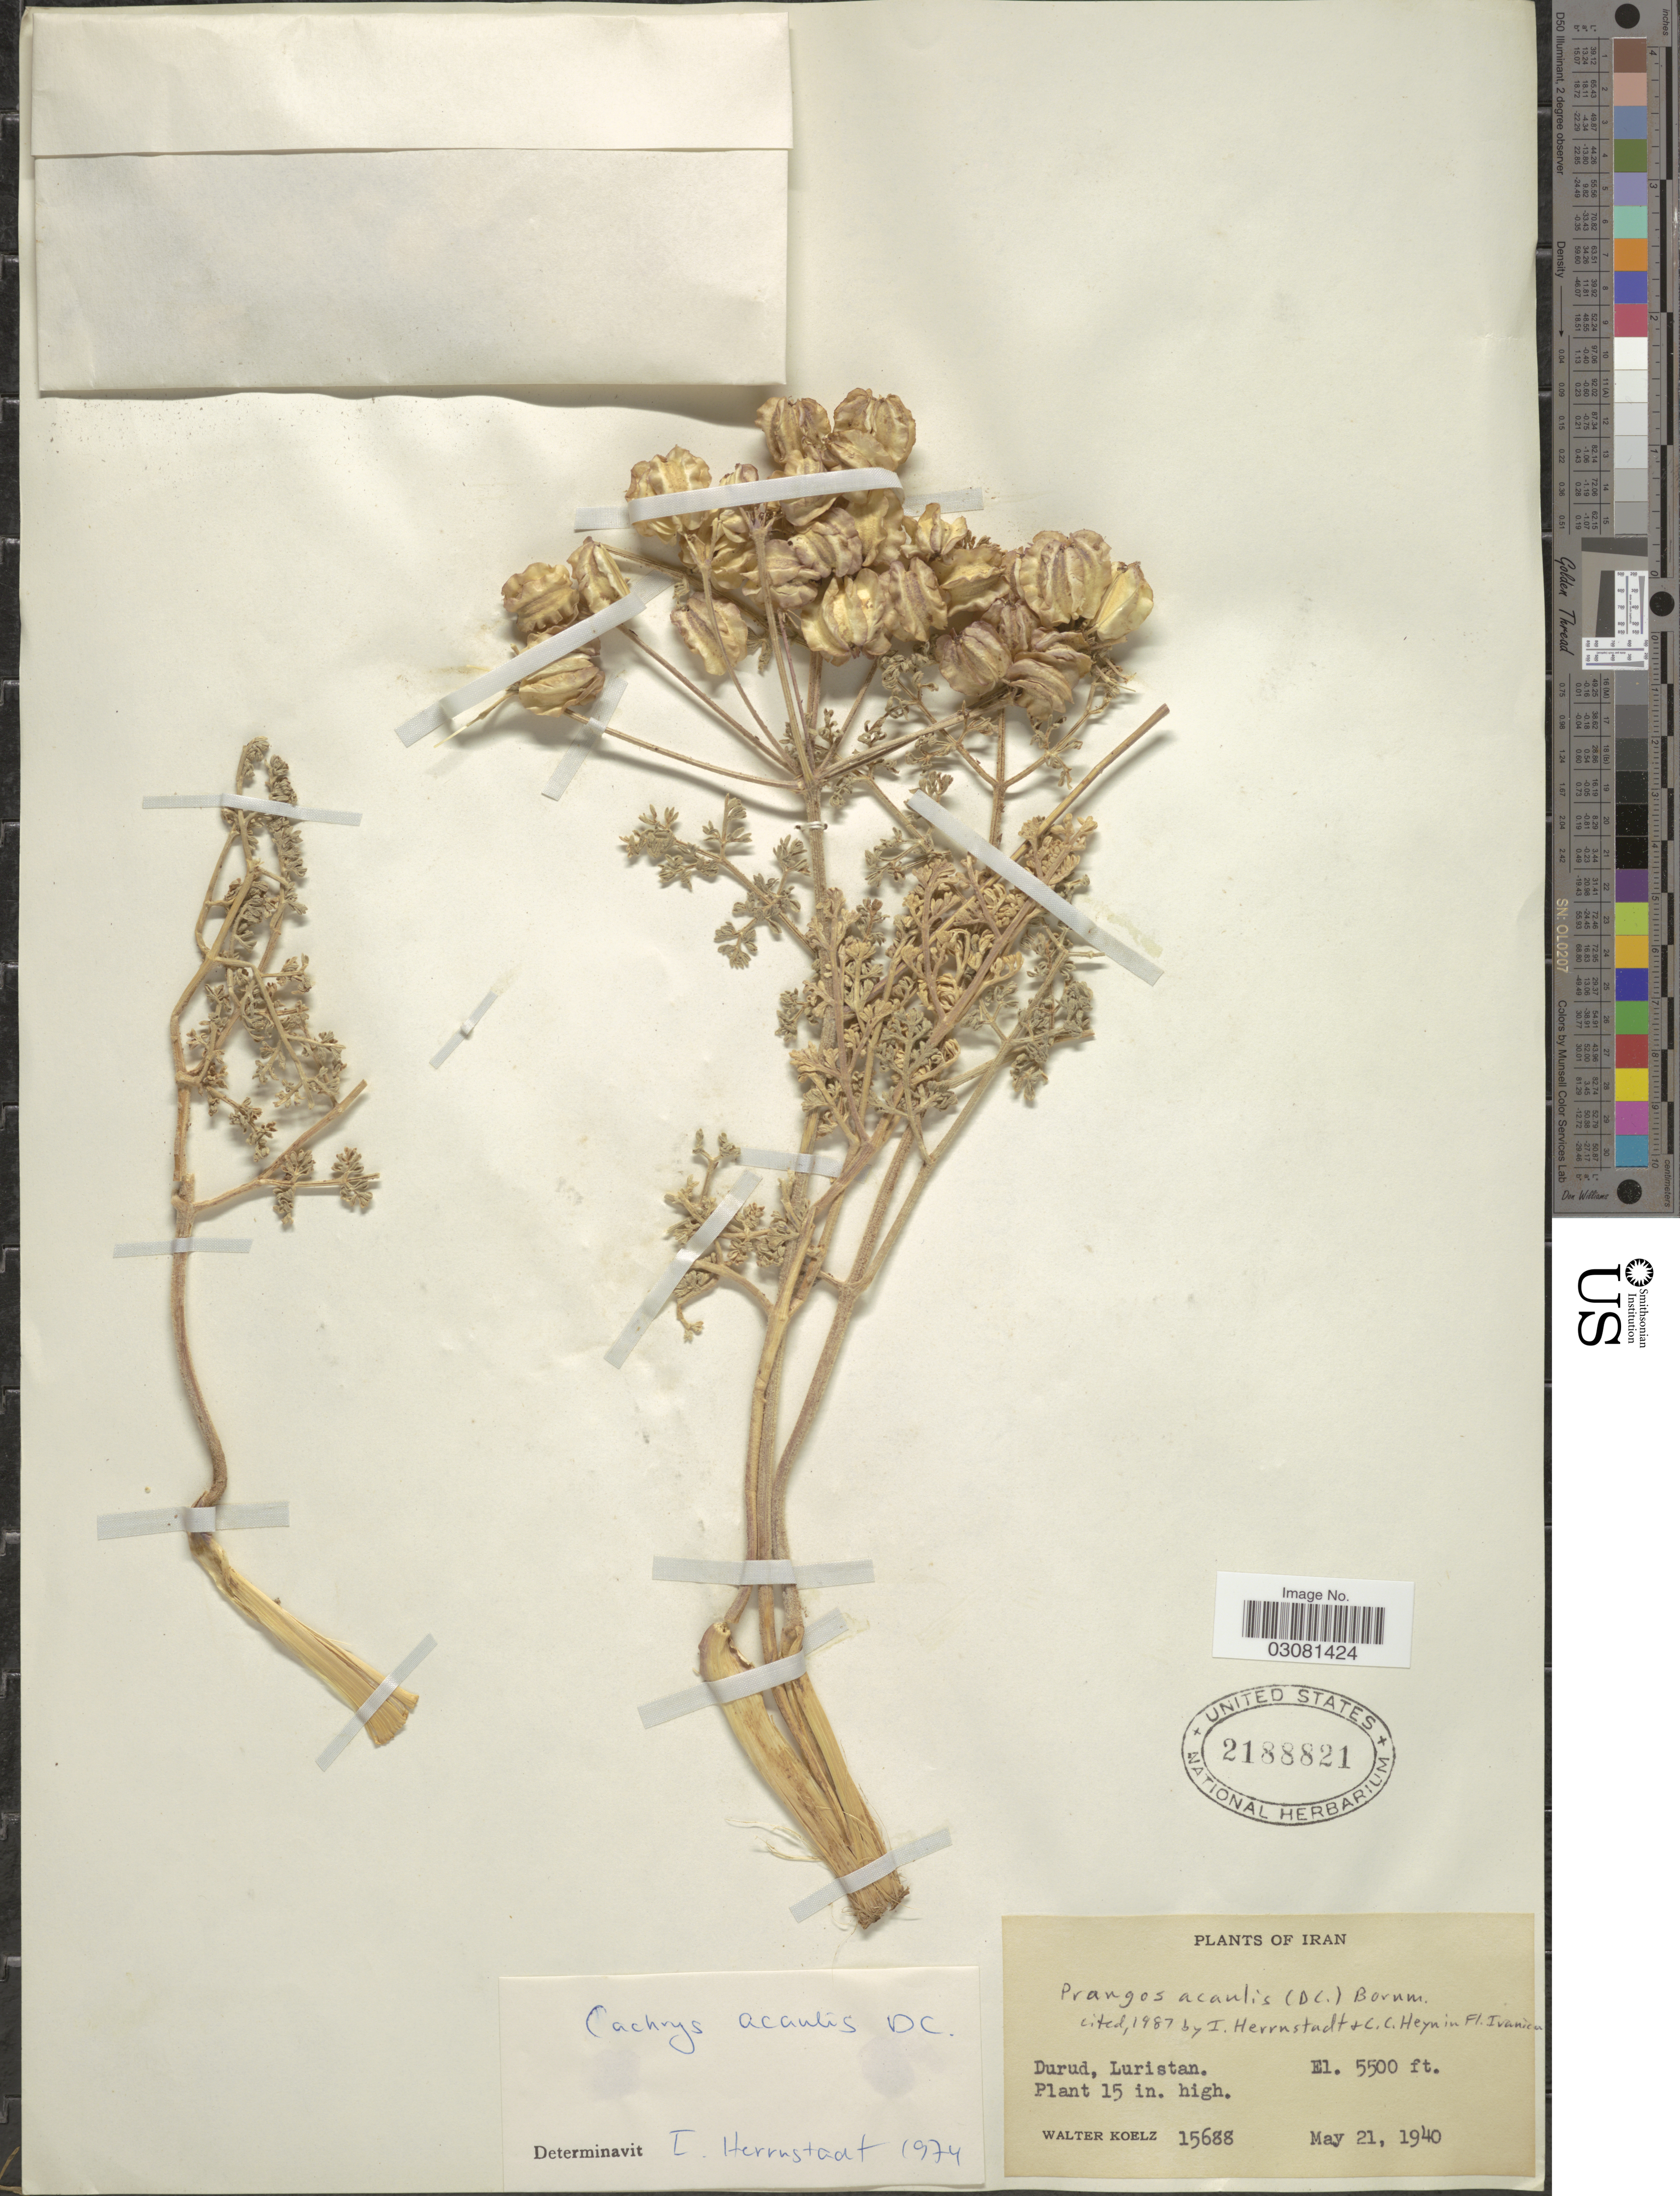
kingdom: Plantae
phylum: Tracheophyta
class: Magnoliopsida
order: Apiales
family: Apiaceae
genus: Prangos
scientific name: Prangos acaulis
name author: Bornm.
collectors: W. N. Koelz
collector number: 15688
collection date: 1940-05-21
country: Iran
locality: Durud, Luristan.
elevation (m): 1676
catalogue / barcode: US 2188821